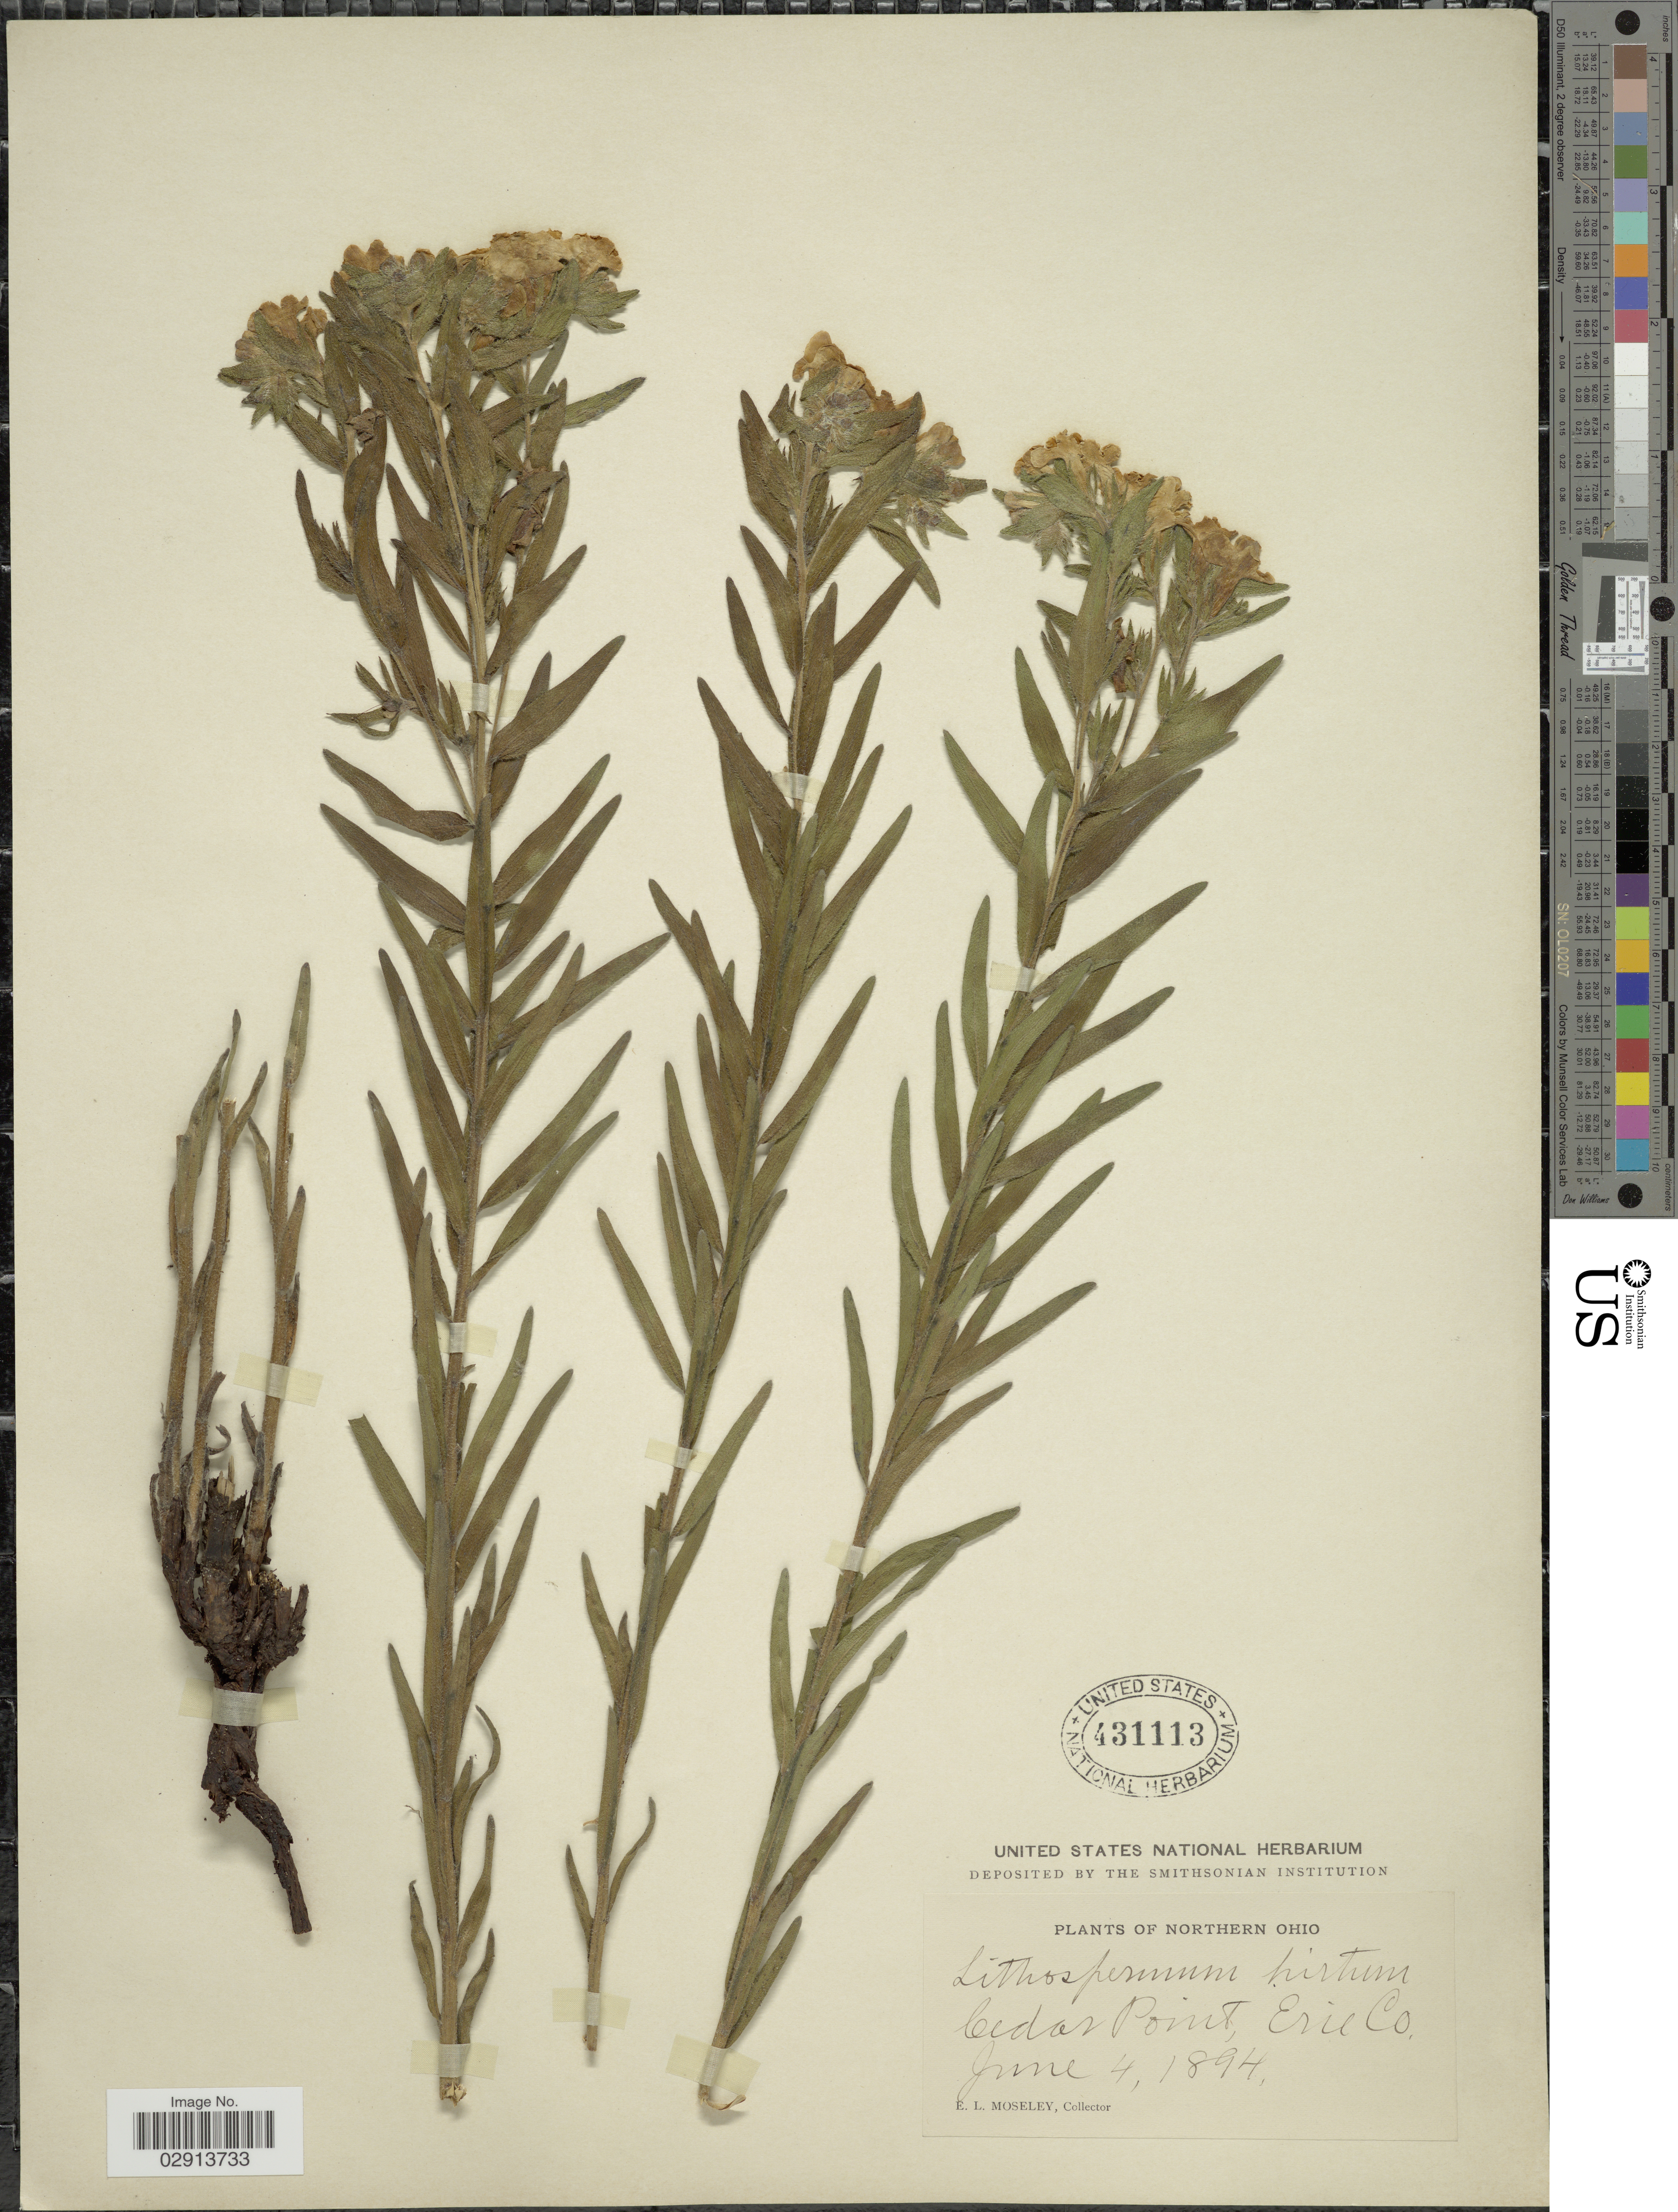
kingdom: Plantae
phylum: Tracheophyta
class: Magnoliopsida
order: Boraginales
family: Boraginaceae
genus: Lithospermum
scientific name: Lithospermum caroliniense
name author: (J.F. Gmel.) MacMill.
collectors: E. Moseley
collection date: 1894-06-04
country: United States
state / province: Ohio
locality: Northern Ohio. Cedar Point, Erie Co.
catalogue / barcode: US 431113